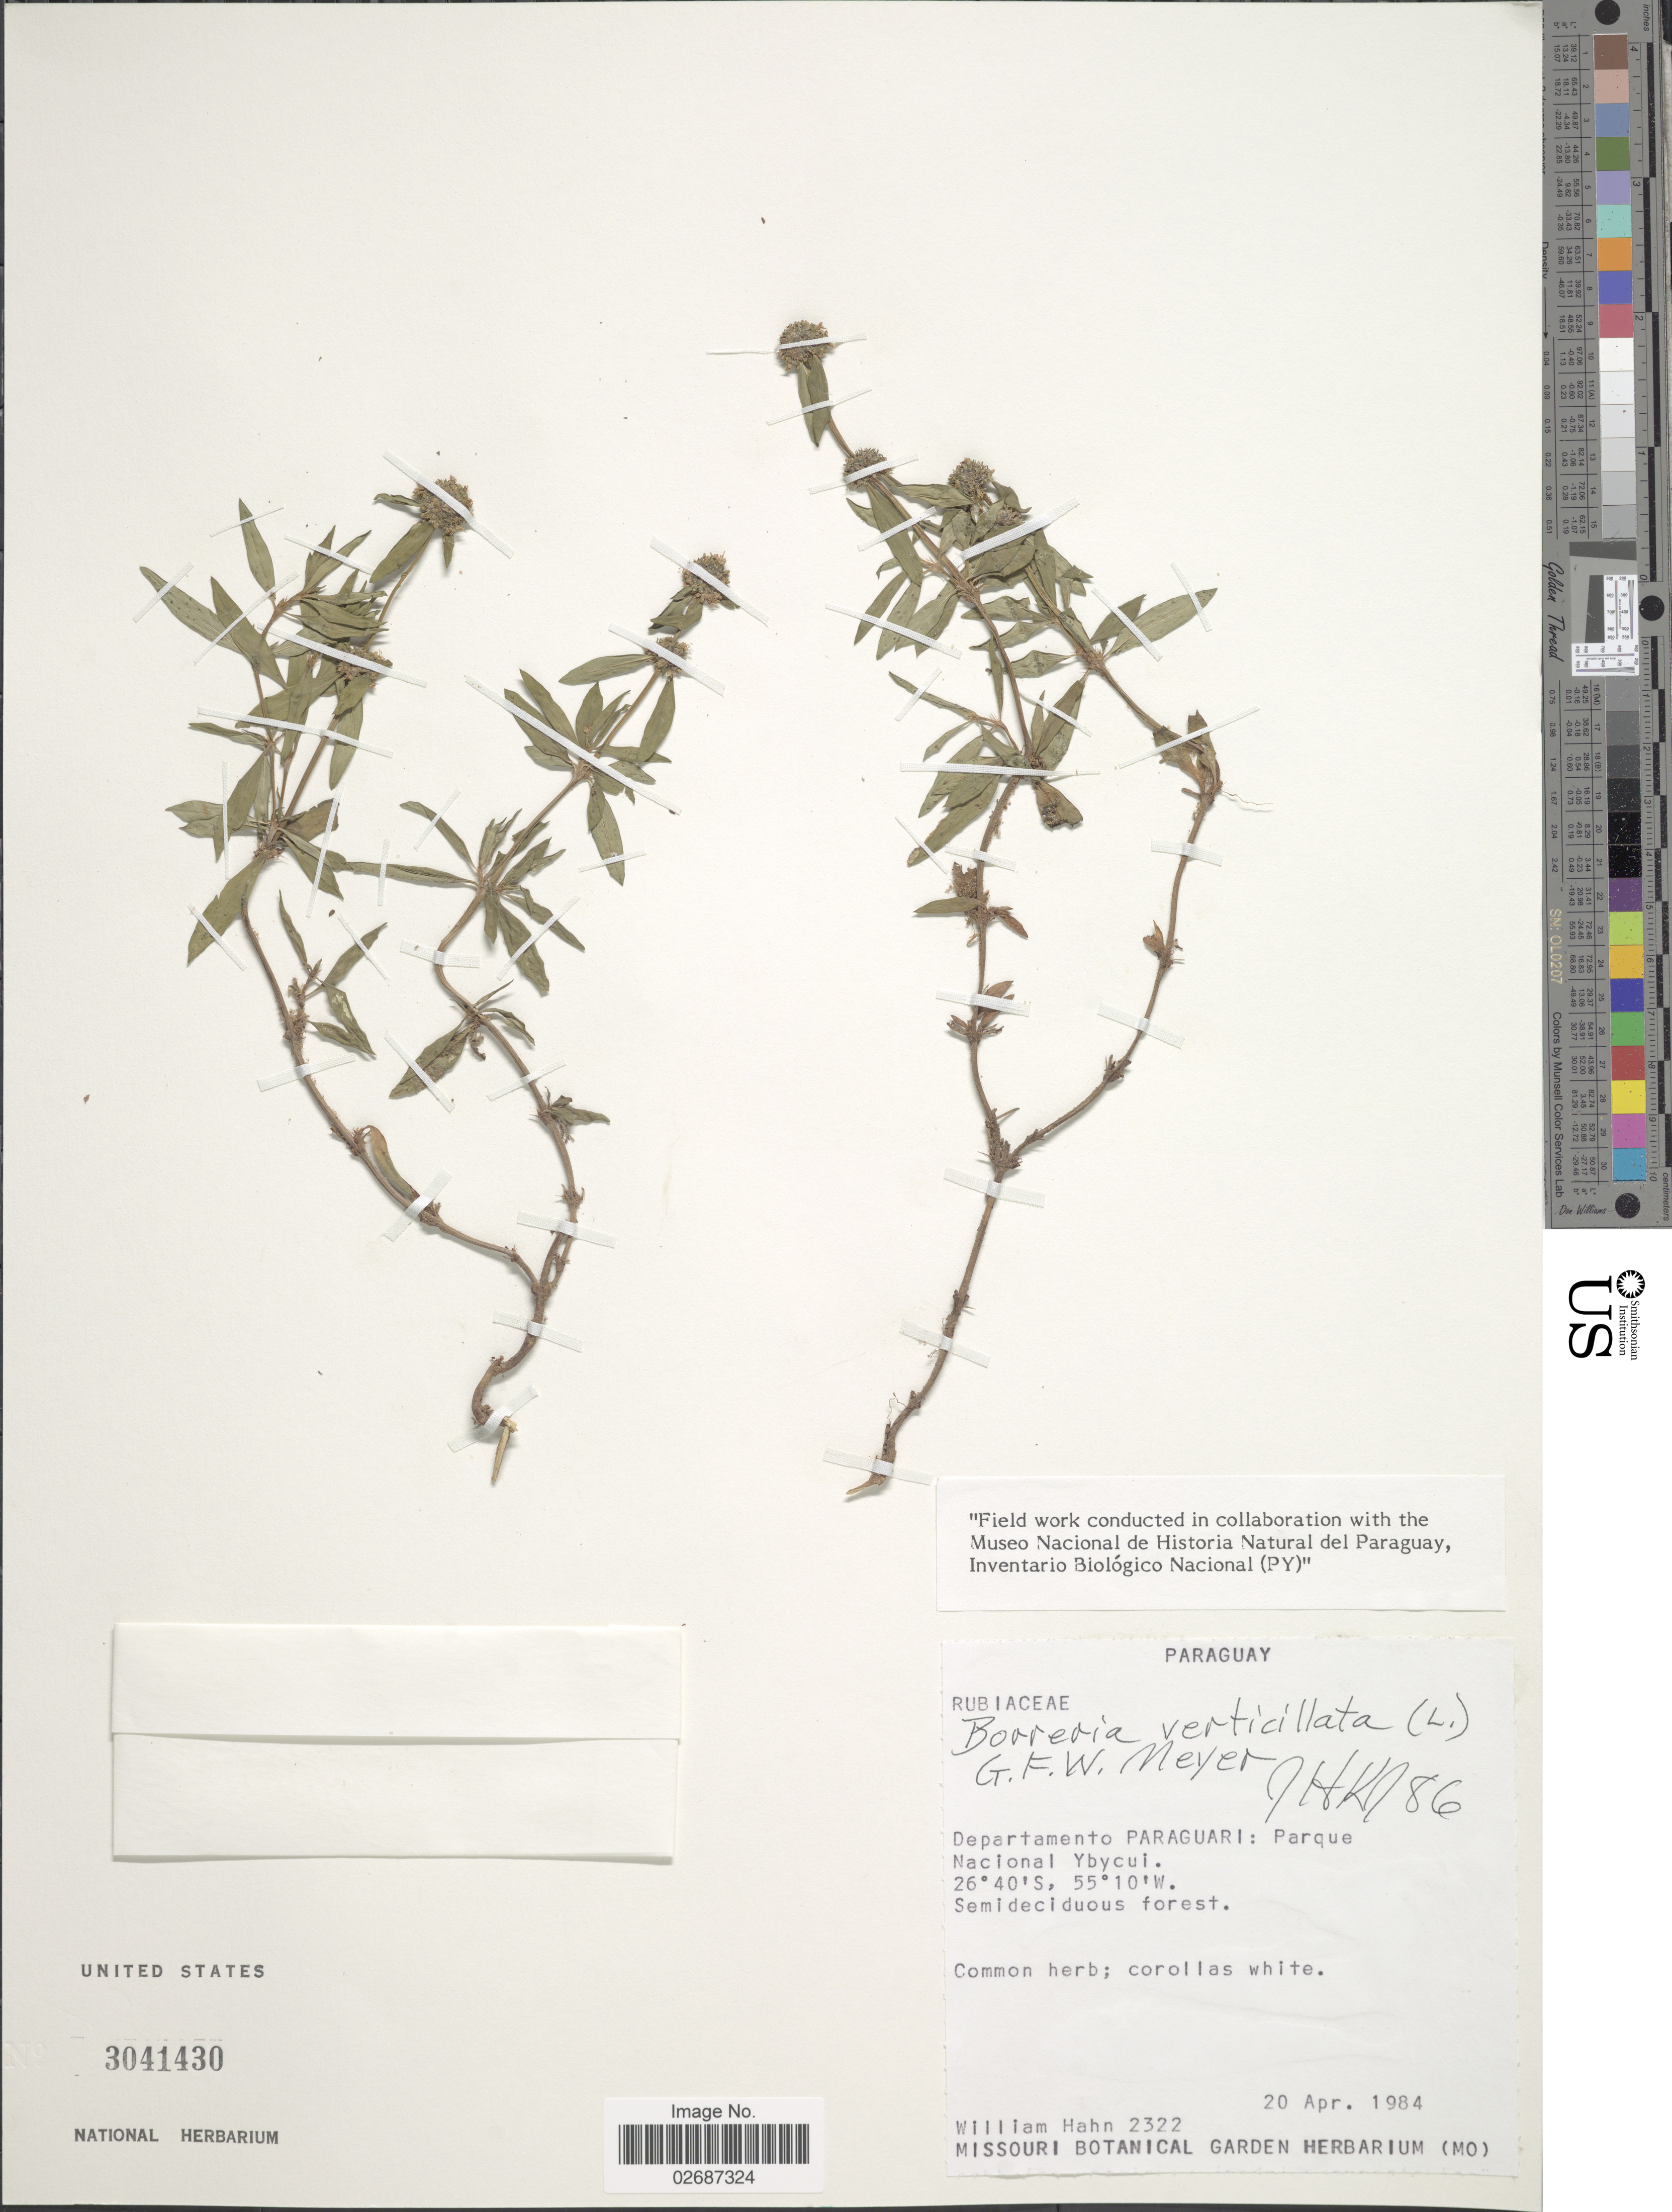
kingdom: Plantae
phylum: Tracheophyta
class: Magnoliopsida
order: Gentianales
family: Rubiaceae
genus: Borreria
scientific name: Borreria verticillata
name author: (L.) G. Mey.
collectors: W. Hahn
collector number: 2322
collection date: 1984-04-20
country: Paraguay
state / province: Paraguari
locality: Parque Nacional Ybucui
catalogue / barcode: US 31041430